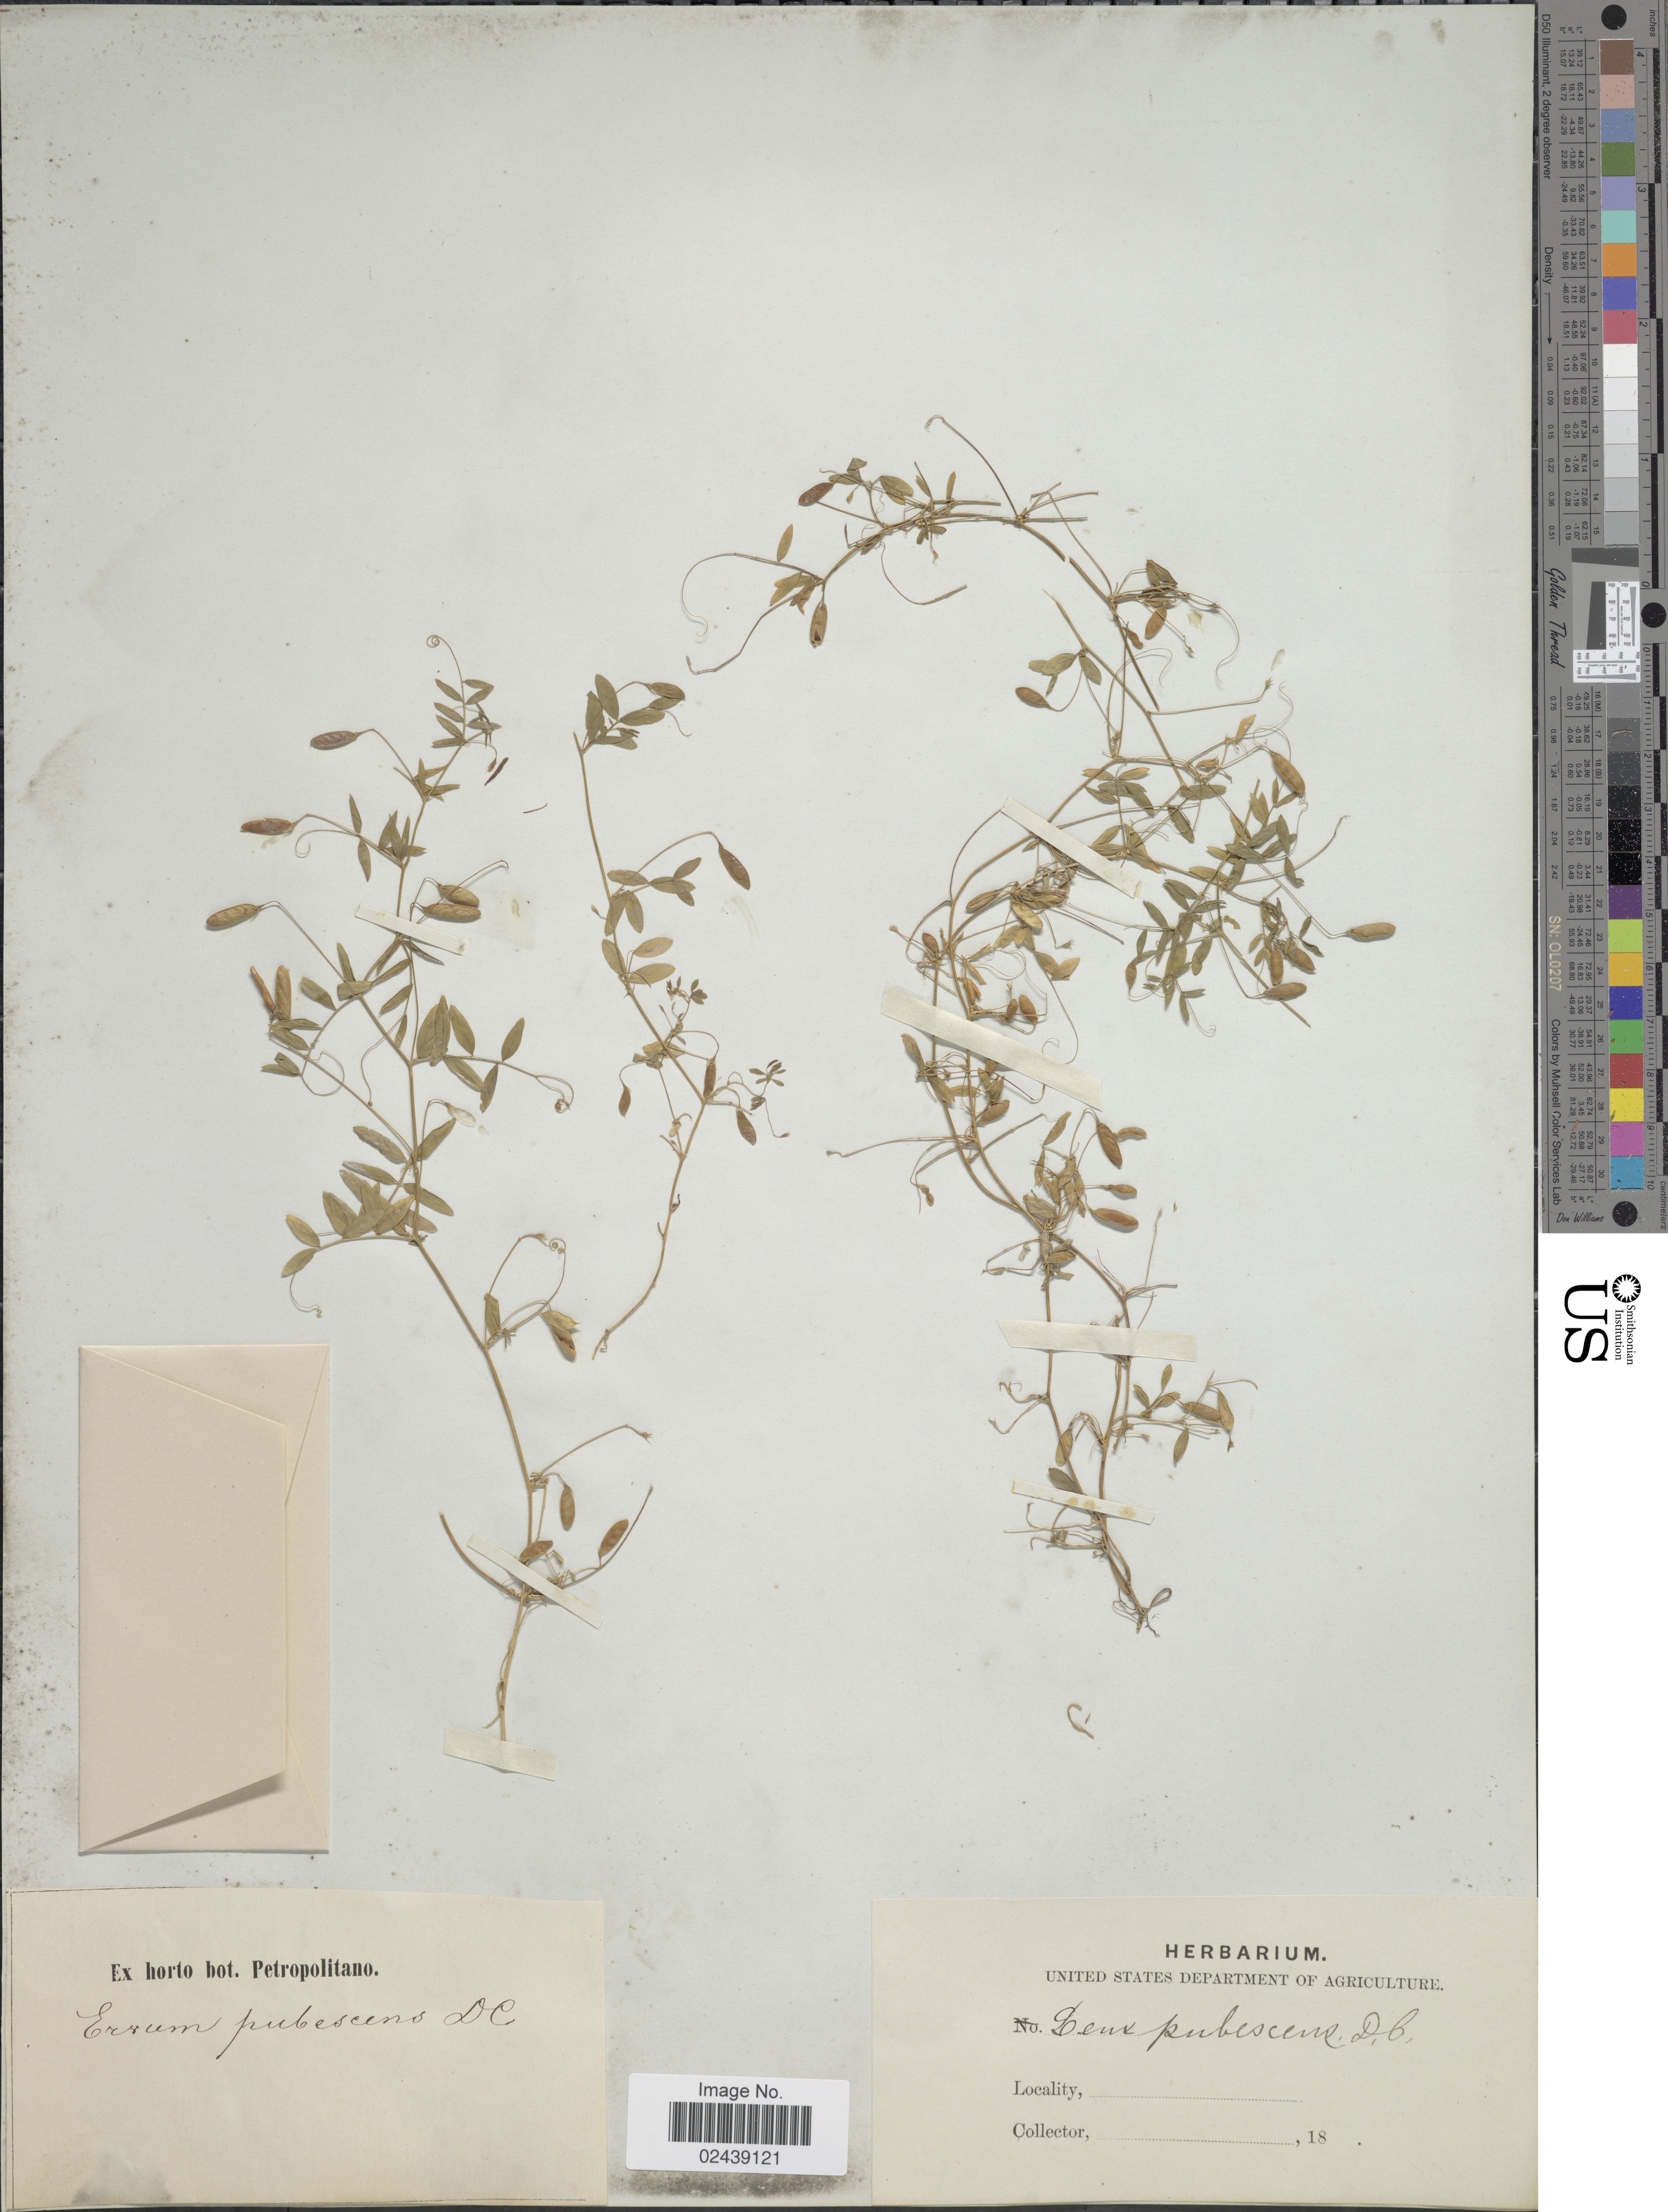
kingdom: Plantae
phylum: Tracheophyta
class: Magnoliopsida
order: Fabales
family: Fabaceae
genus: Vicia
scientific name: Vicia pubescens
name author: (DC.) Link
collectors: ex Horto Bot. Petropolitano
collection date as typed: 18